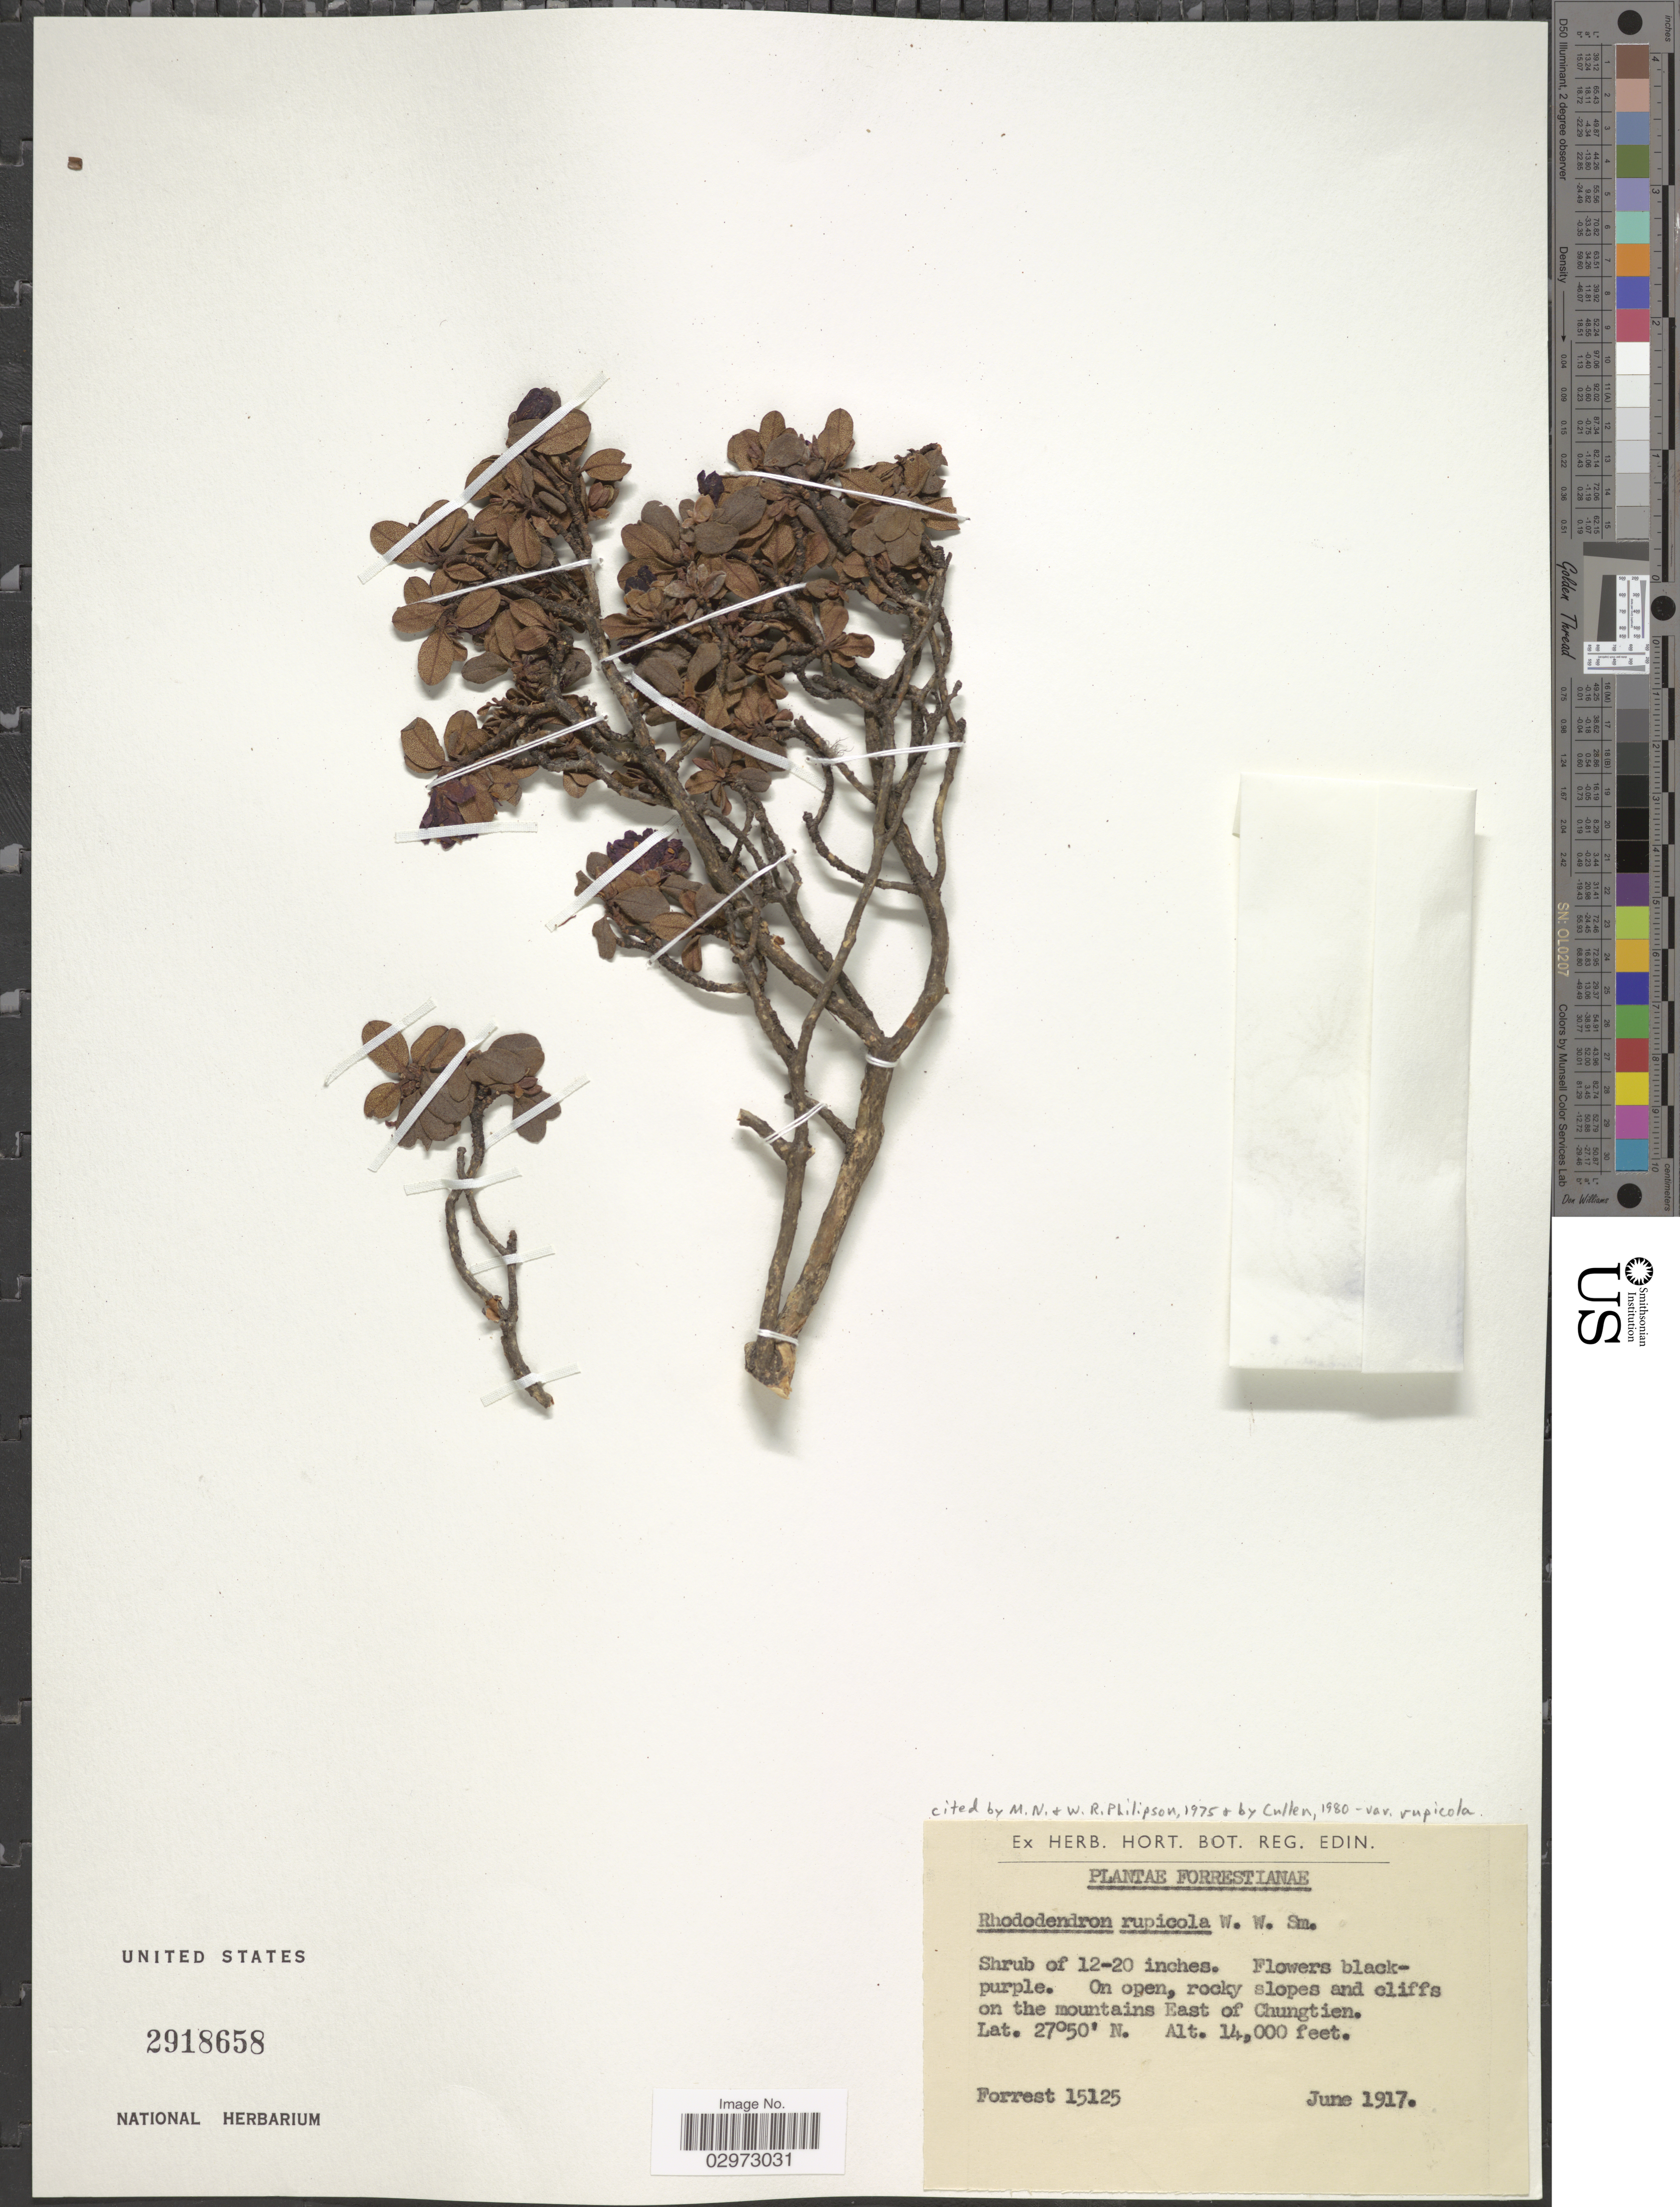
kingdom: Plantae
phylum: Tracheophyta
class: Magnoliopsida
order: Ericales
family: Ericaceae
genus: Rhododendron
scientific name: Rhododendron rupicola var. rupicola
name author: W.W. Sm.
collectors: -. Forrest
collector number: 15125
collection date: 1917-07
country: China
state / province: Yunnan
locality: On open, rocky slopes and cliffs on the mountains East of Chungtien.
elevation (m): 4267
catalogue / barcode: US 2918658